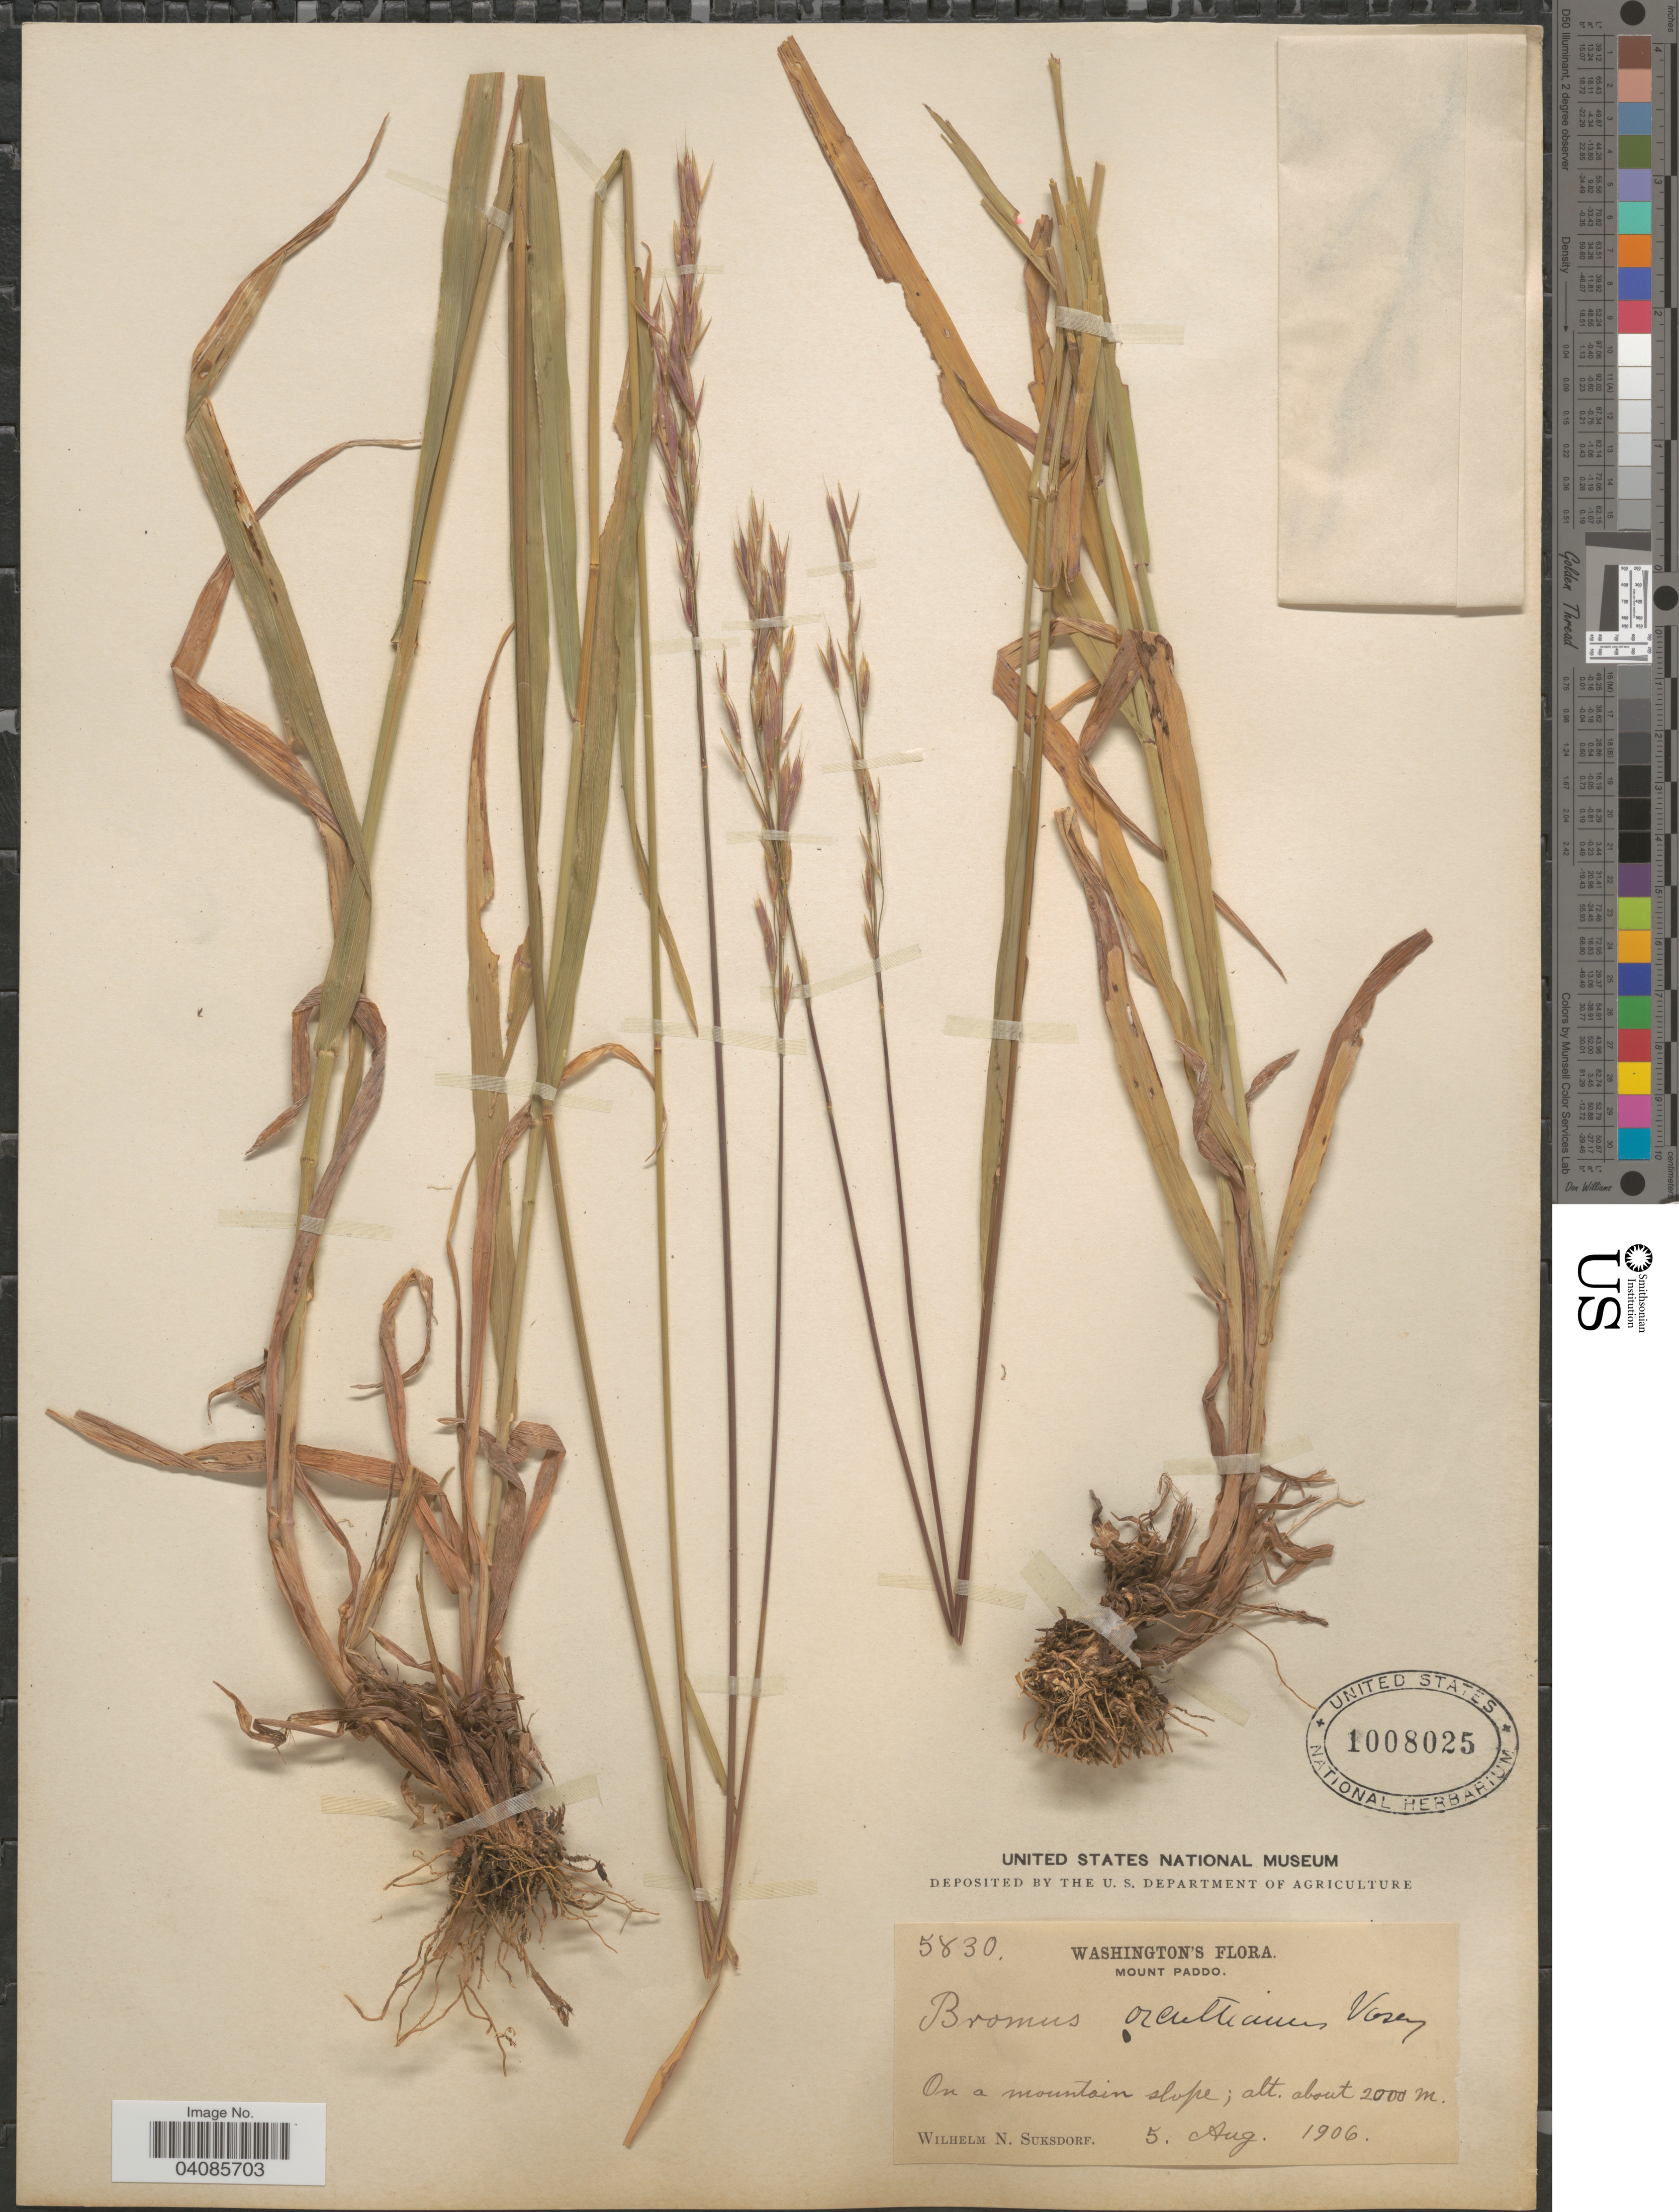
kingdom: Plantae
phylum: Tracheophyta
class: Liliopsida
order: Poales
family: Poaceae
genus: Bromus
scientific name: Bromus suksdorfii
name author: Vasey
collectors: W. N. Suksdorf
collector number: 5830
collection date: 1906-08-05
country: United States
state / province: Washington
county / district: Skamania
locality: Mount Paddo. On a mountain slope.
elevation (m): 2000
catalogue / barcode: US 1008025